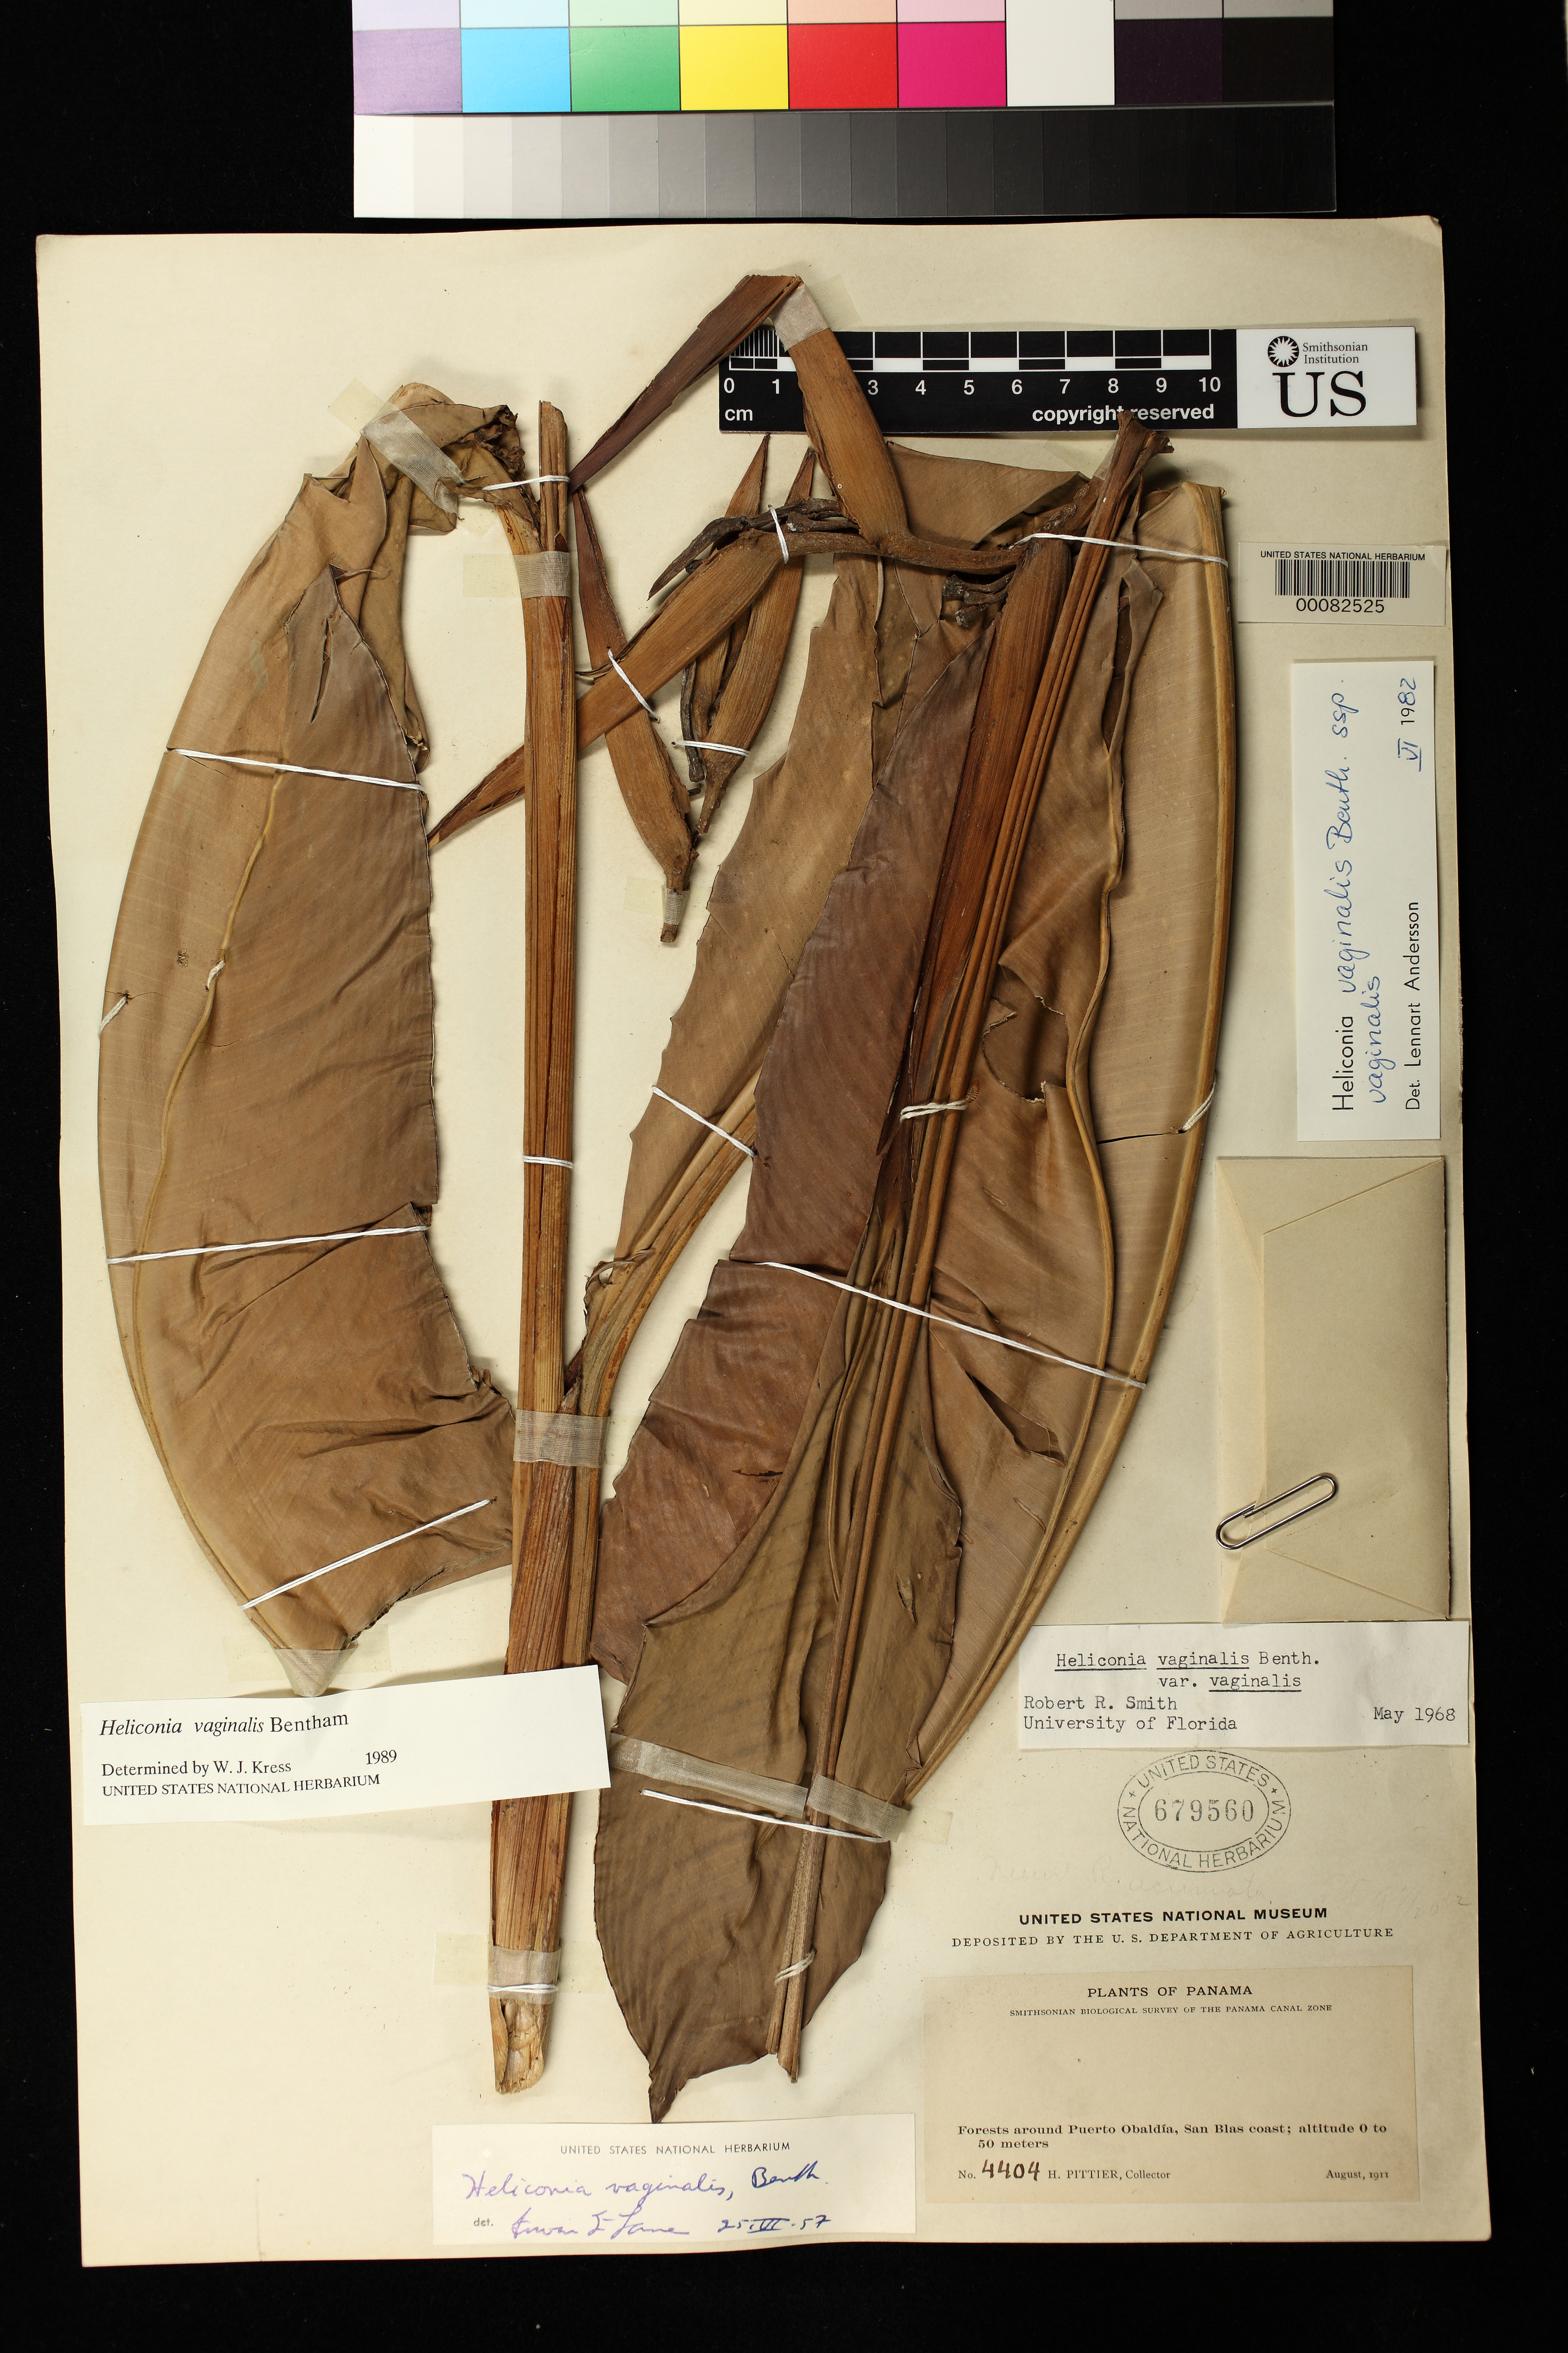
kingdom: Plantae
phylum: Tracheophyta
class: Liliopsida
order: Zingiberales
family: Heliconiaceae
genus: Heliconia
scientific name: Heliconia vaginalis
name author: Benth.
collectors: H. F. Pittier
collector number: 4404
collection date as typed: Aug 1911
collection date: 1911-08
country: Panama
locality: Forests around Puerto Obaldia, San Blas coast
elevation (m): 0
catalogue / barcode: US 679560